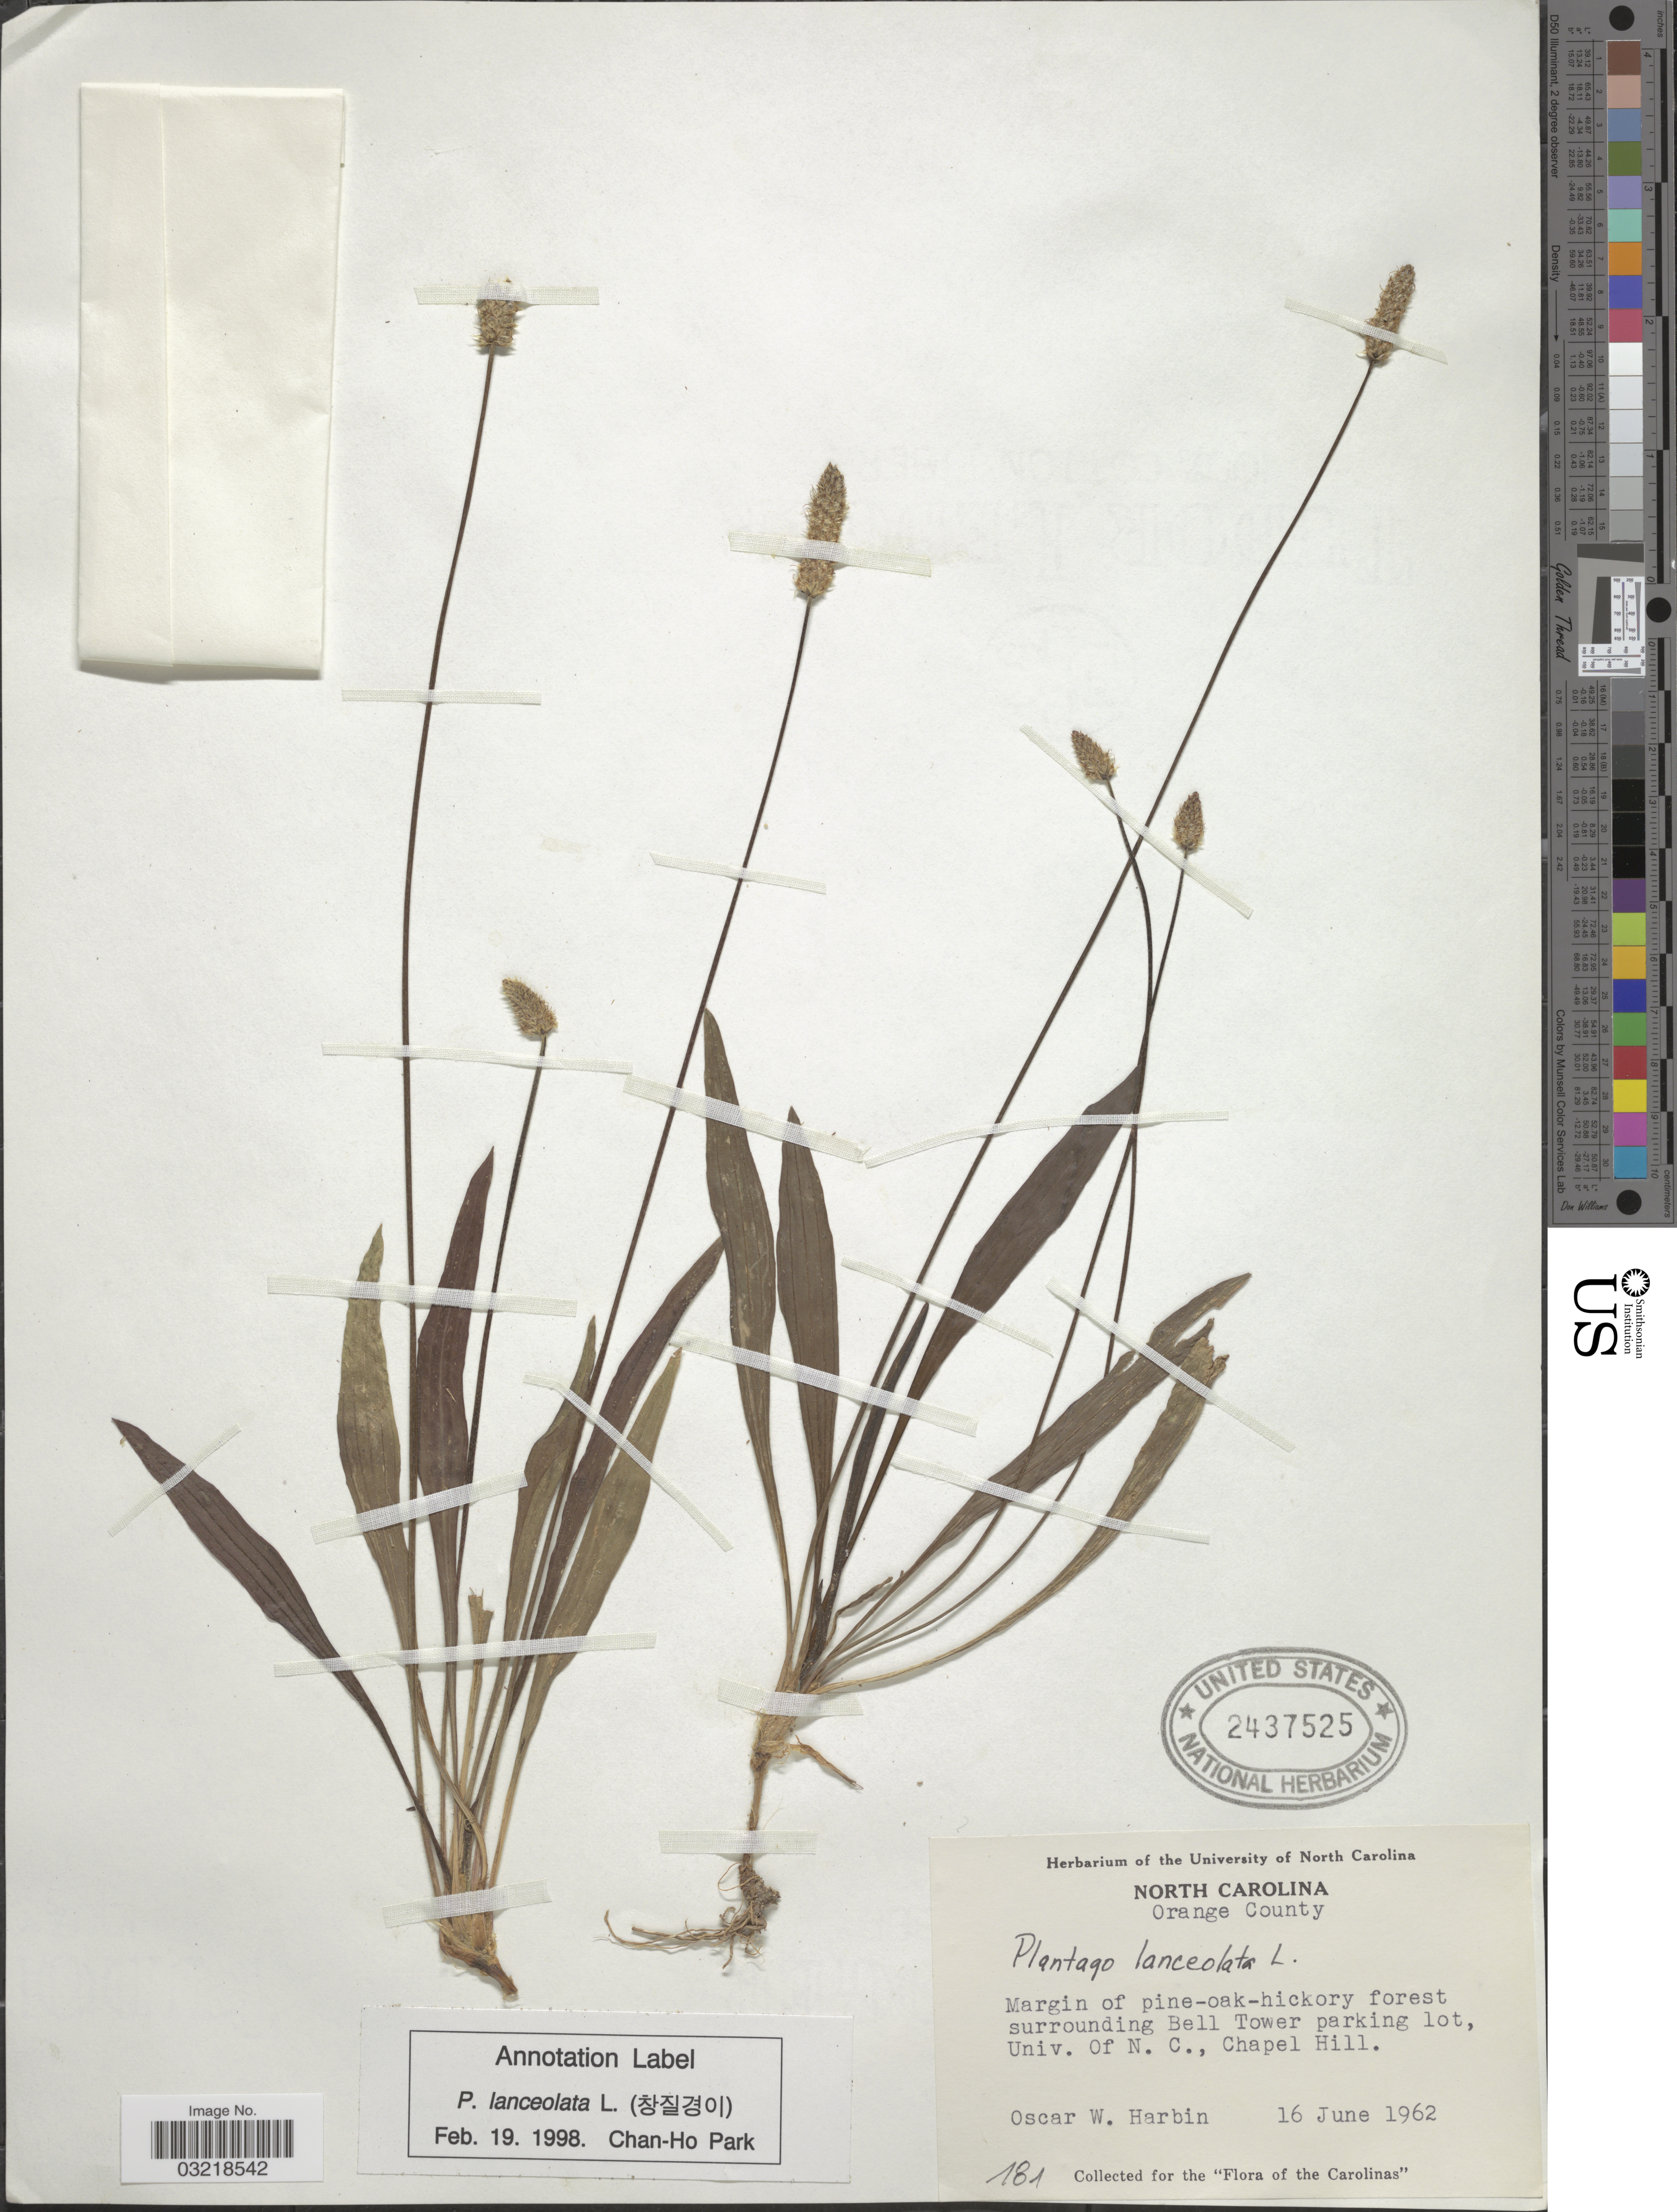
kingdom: Plantae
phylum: Tracheophyta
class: Magnoliopsida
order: Lamiales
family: Plantaginaceae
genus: Plantago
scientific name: Plantago lanceolata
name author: L.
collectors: O. Harbin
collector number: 181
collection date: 1962-06-16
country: United States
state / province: North Carolina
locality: Orange County. Margin of pine-oak-hickory forest surrounding Bell Tower parking lot, Univ. Of N.C., Chapel Hill.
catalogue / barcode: US 2437525